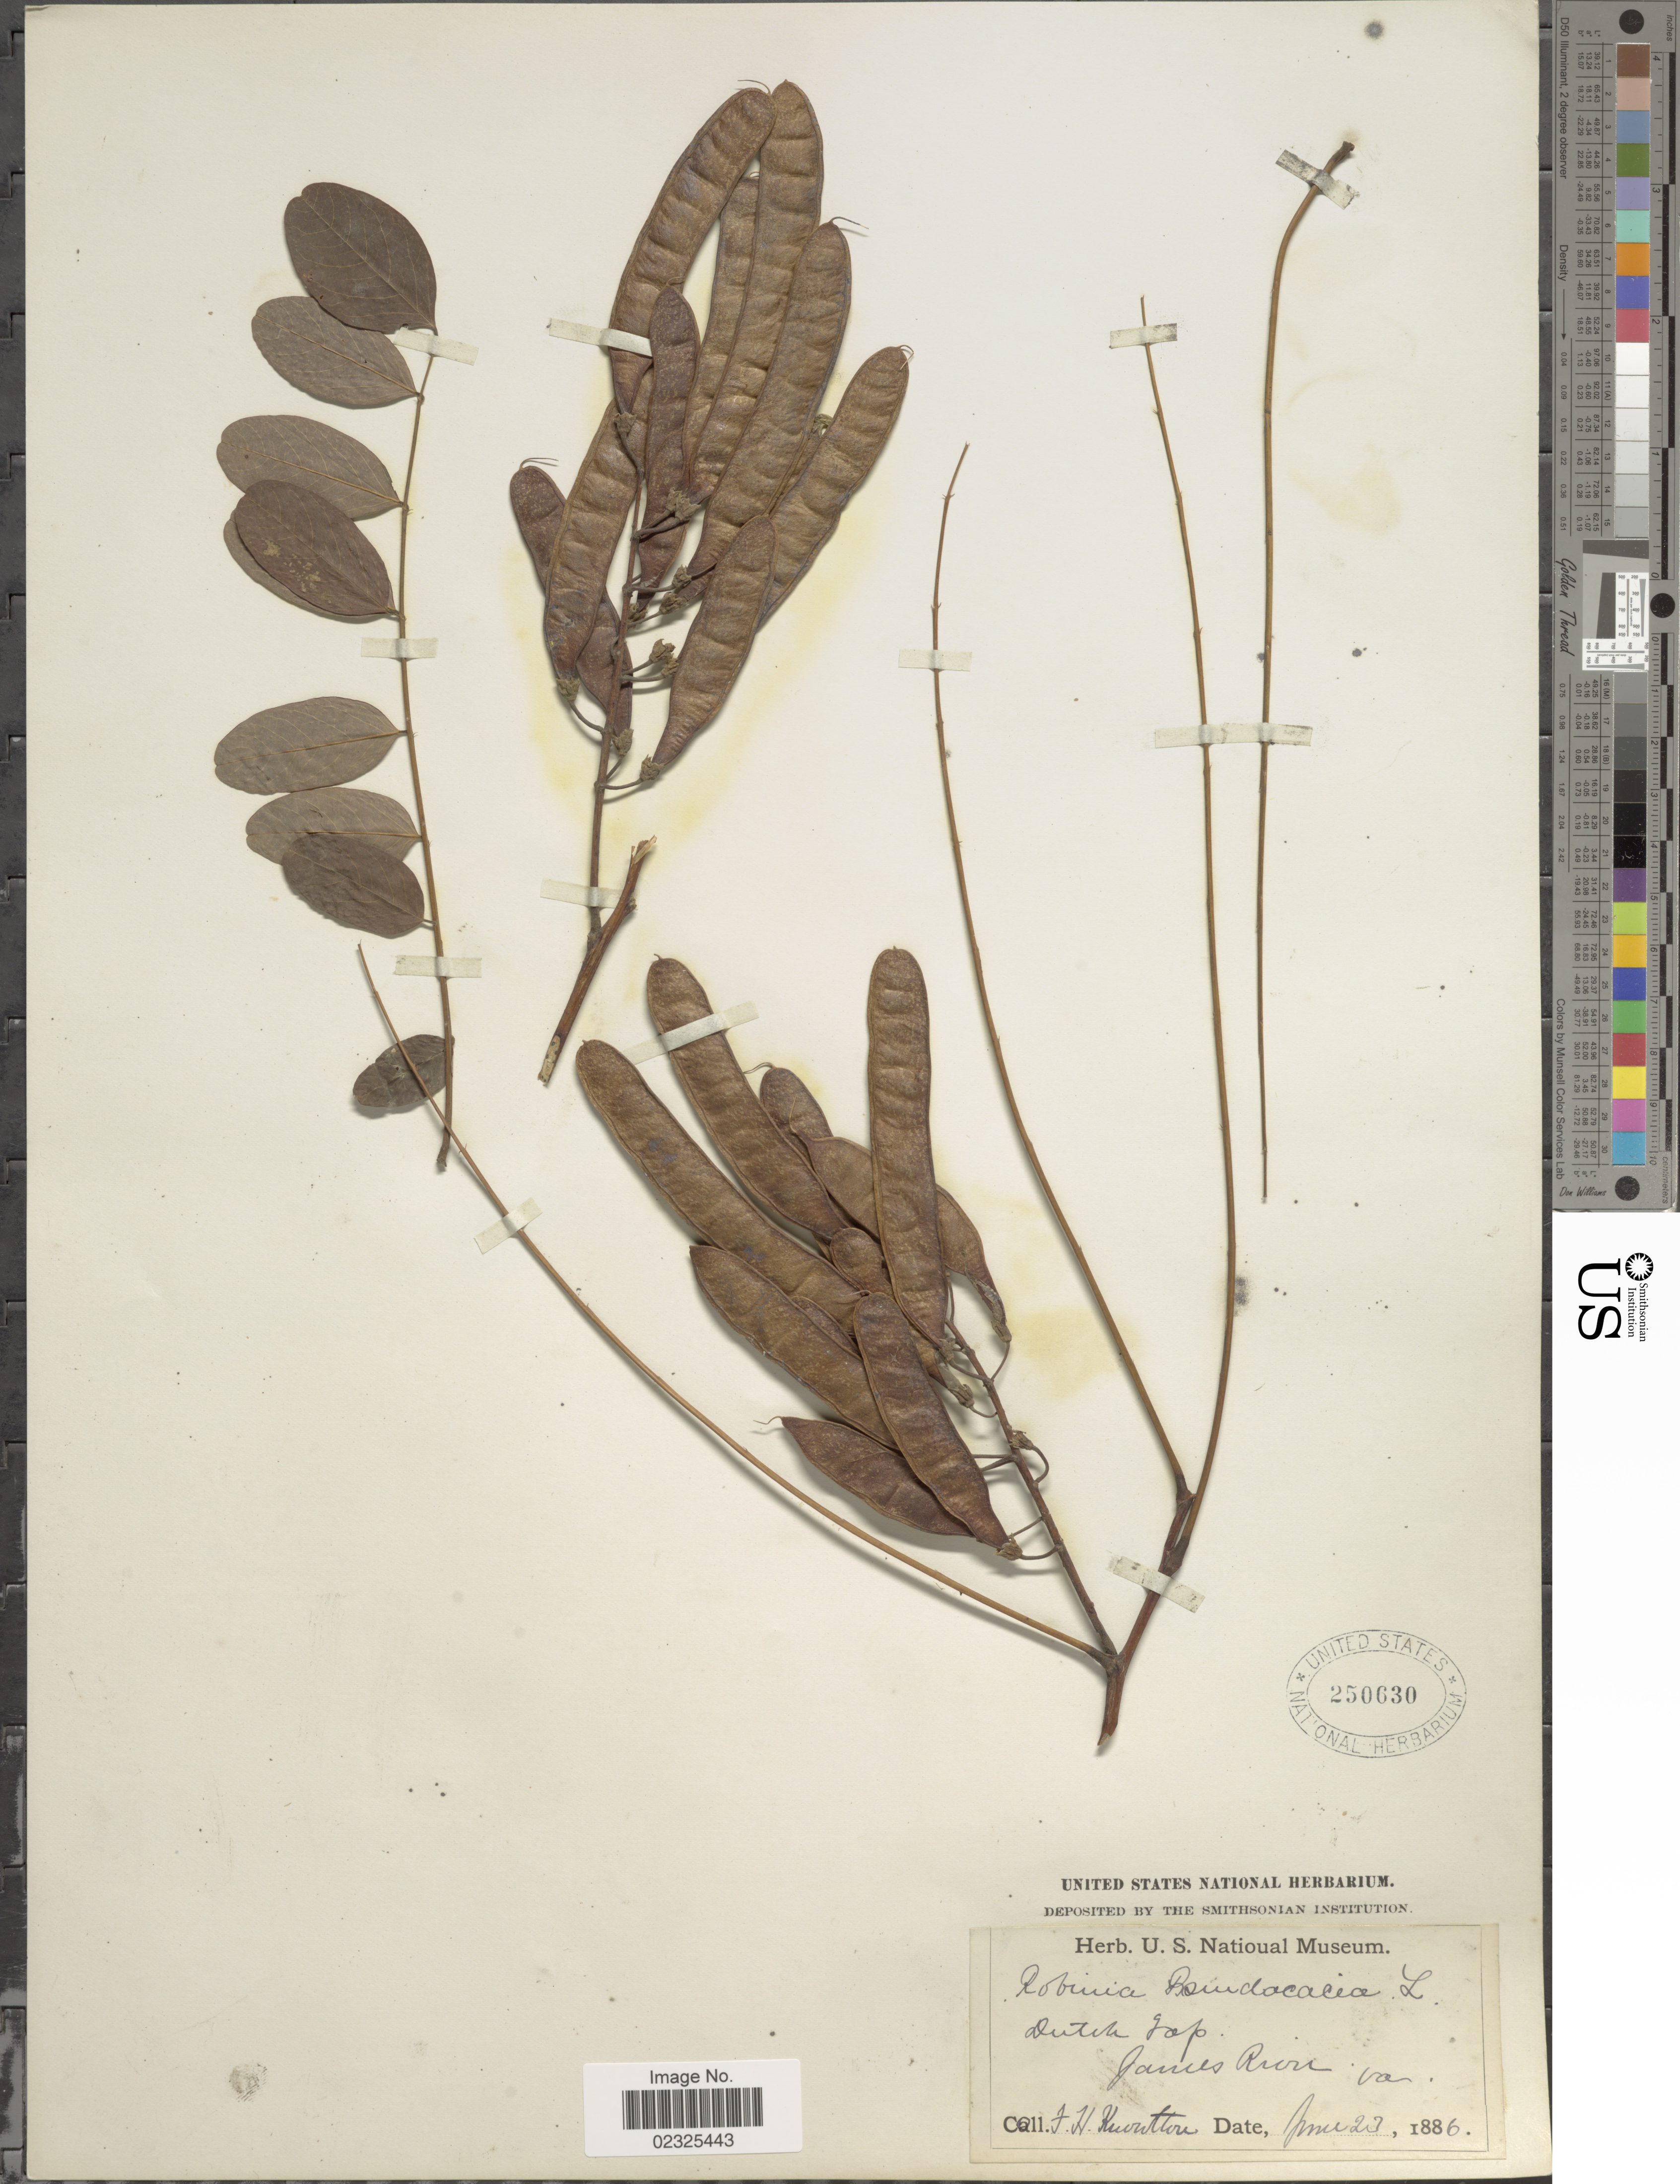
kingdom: Plantae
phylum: Tracheophyta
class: Magnoliopsida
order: Fabales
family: Fabaceae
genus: Robinia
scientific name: Robinia pseudoacacia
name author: L.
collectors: F. H. Knowlton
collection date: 1886-06-23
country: United States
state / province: Virginia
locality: Dutch Gap, James River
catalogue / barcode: US 250630